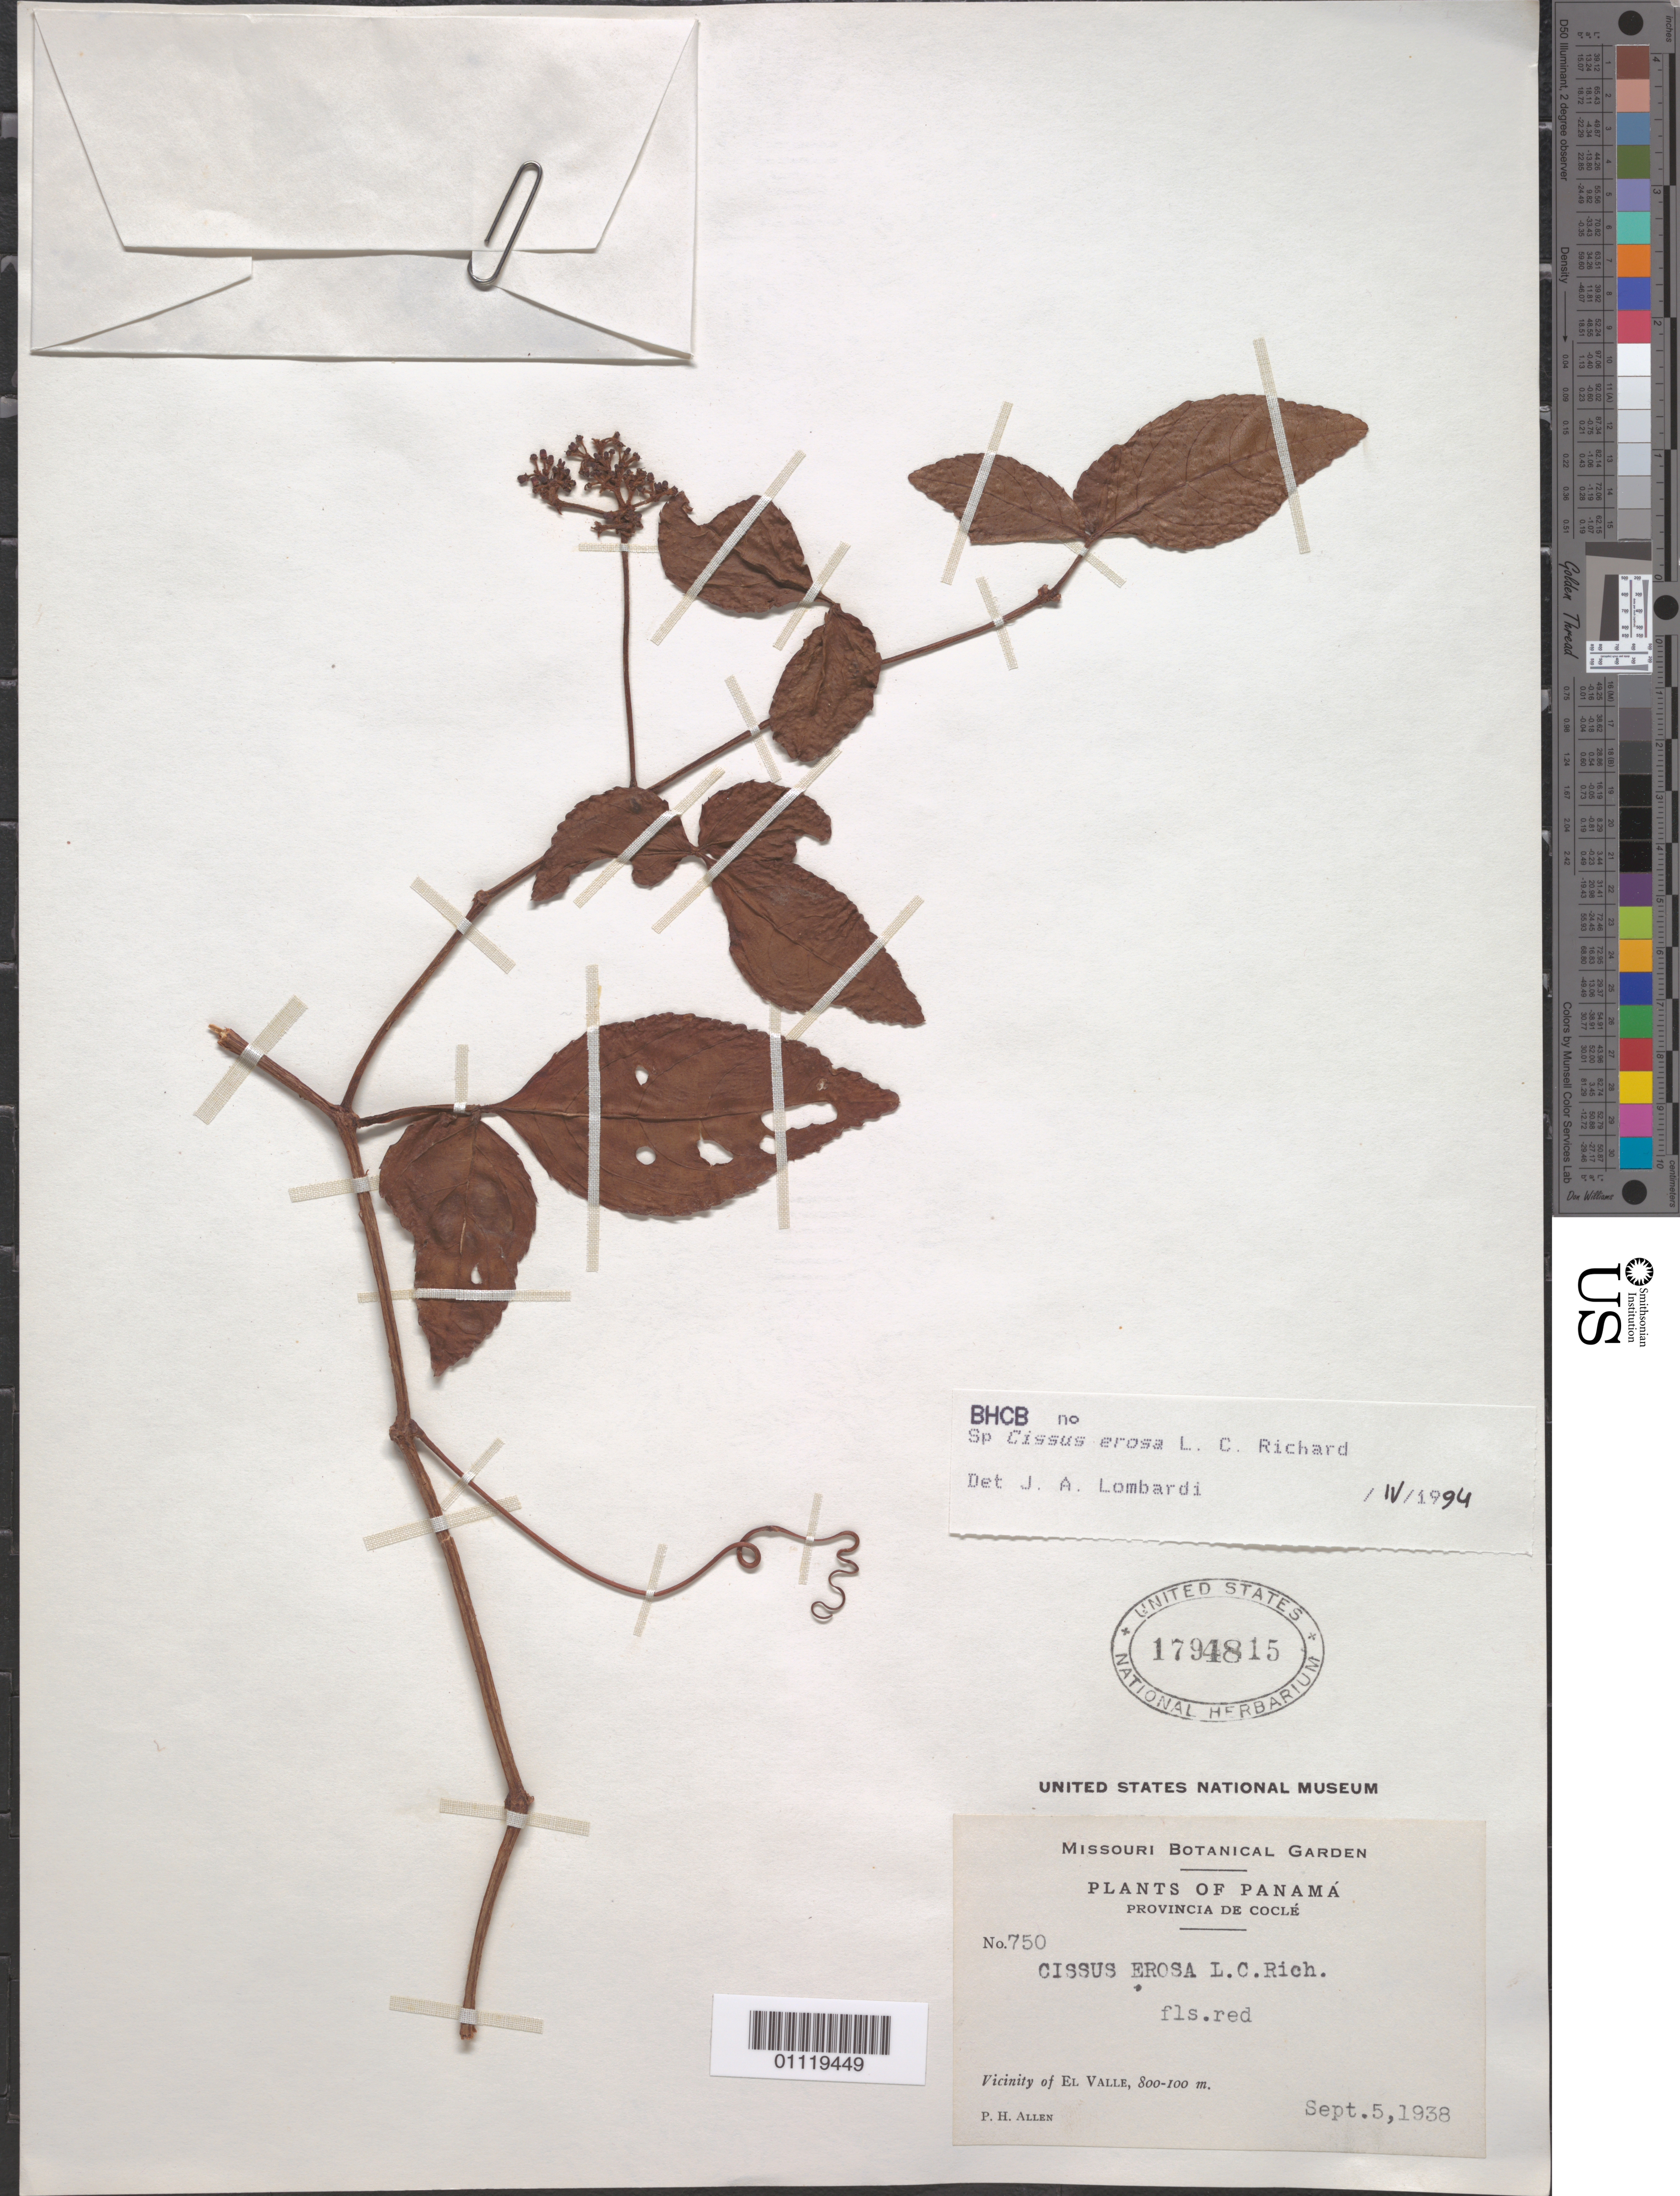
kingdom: Plantae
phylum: Tracheophyta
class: Magnoliopsida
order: Vitales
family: Vitaceae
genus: Cissus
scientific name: Cissus erosa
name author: Rich.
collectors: P. H. Allen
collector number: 750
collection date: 1938-09-05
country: Panama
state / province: Coclé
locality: Vicinity of El Valle.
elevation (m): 100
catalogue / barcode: US 1794815